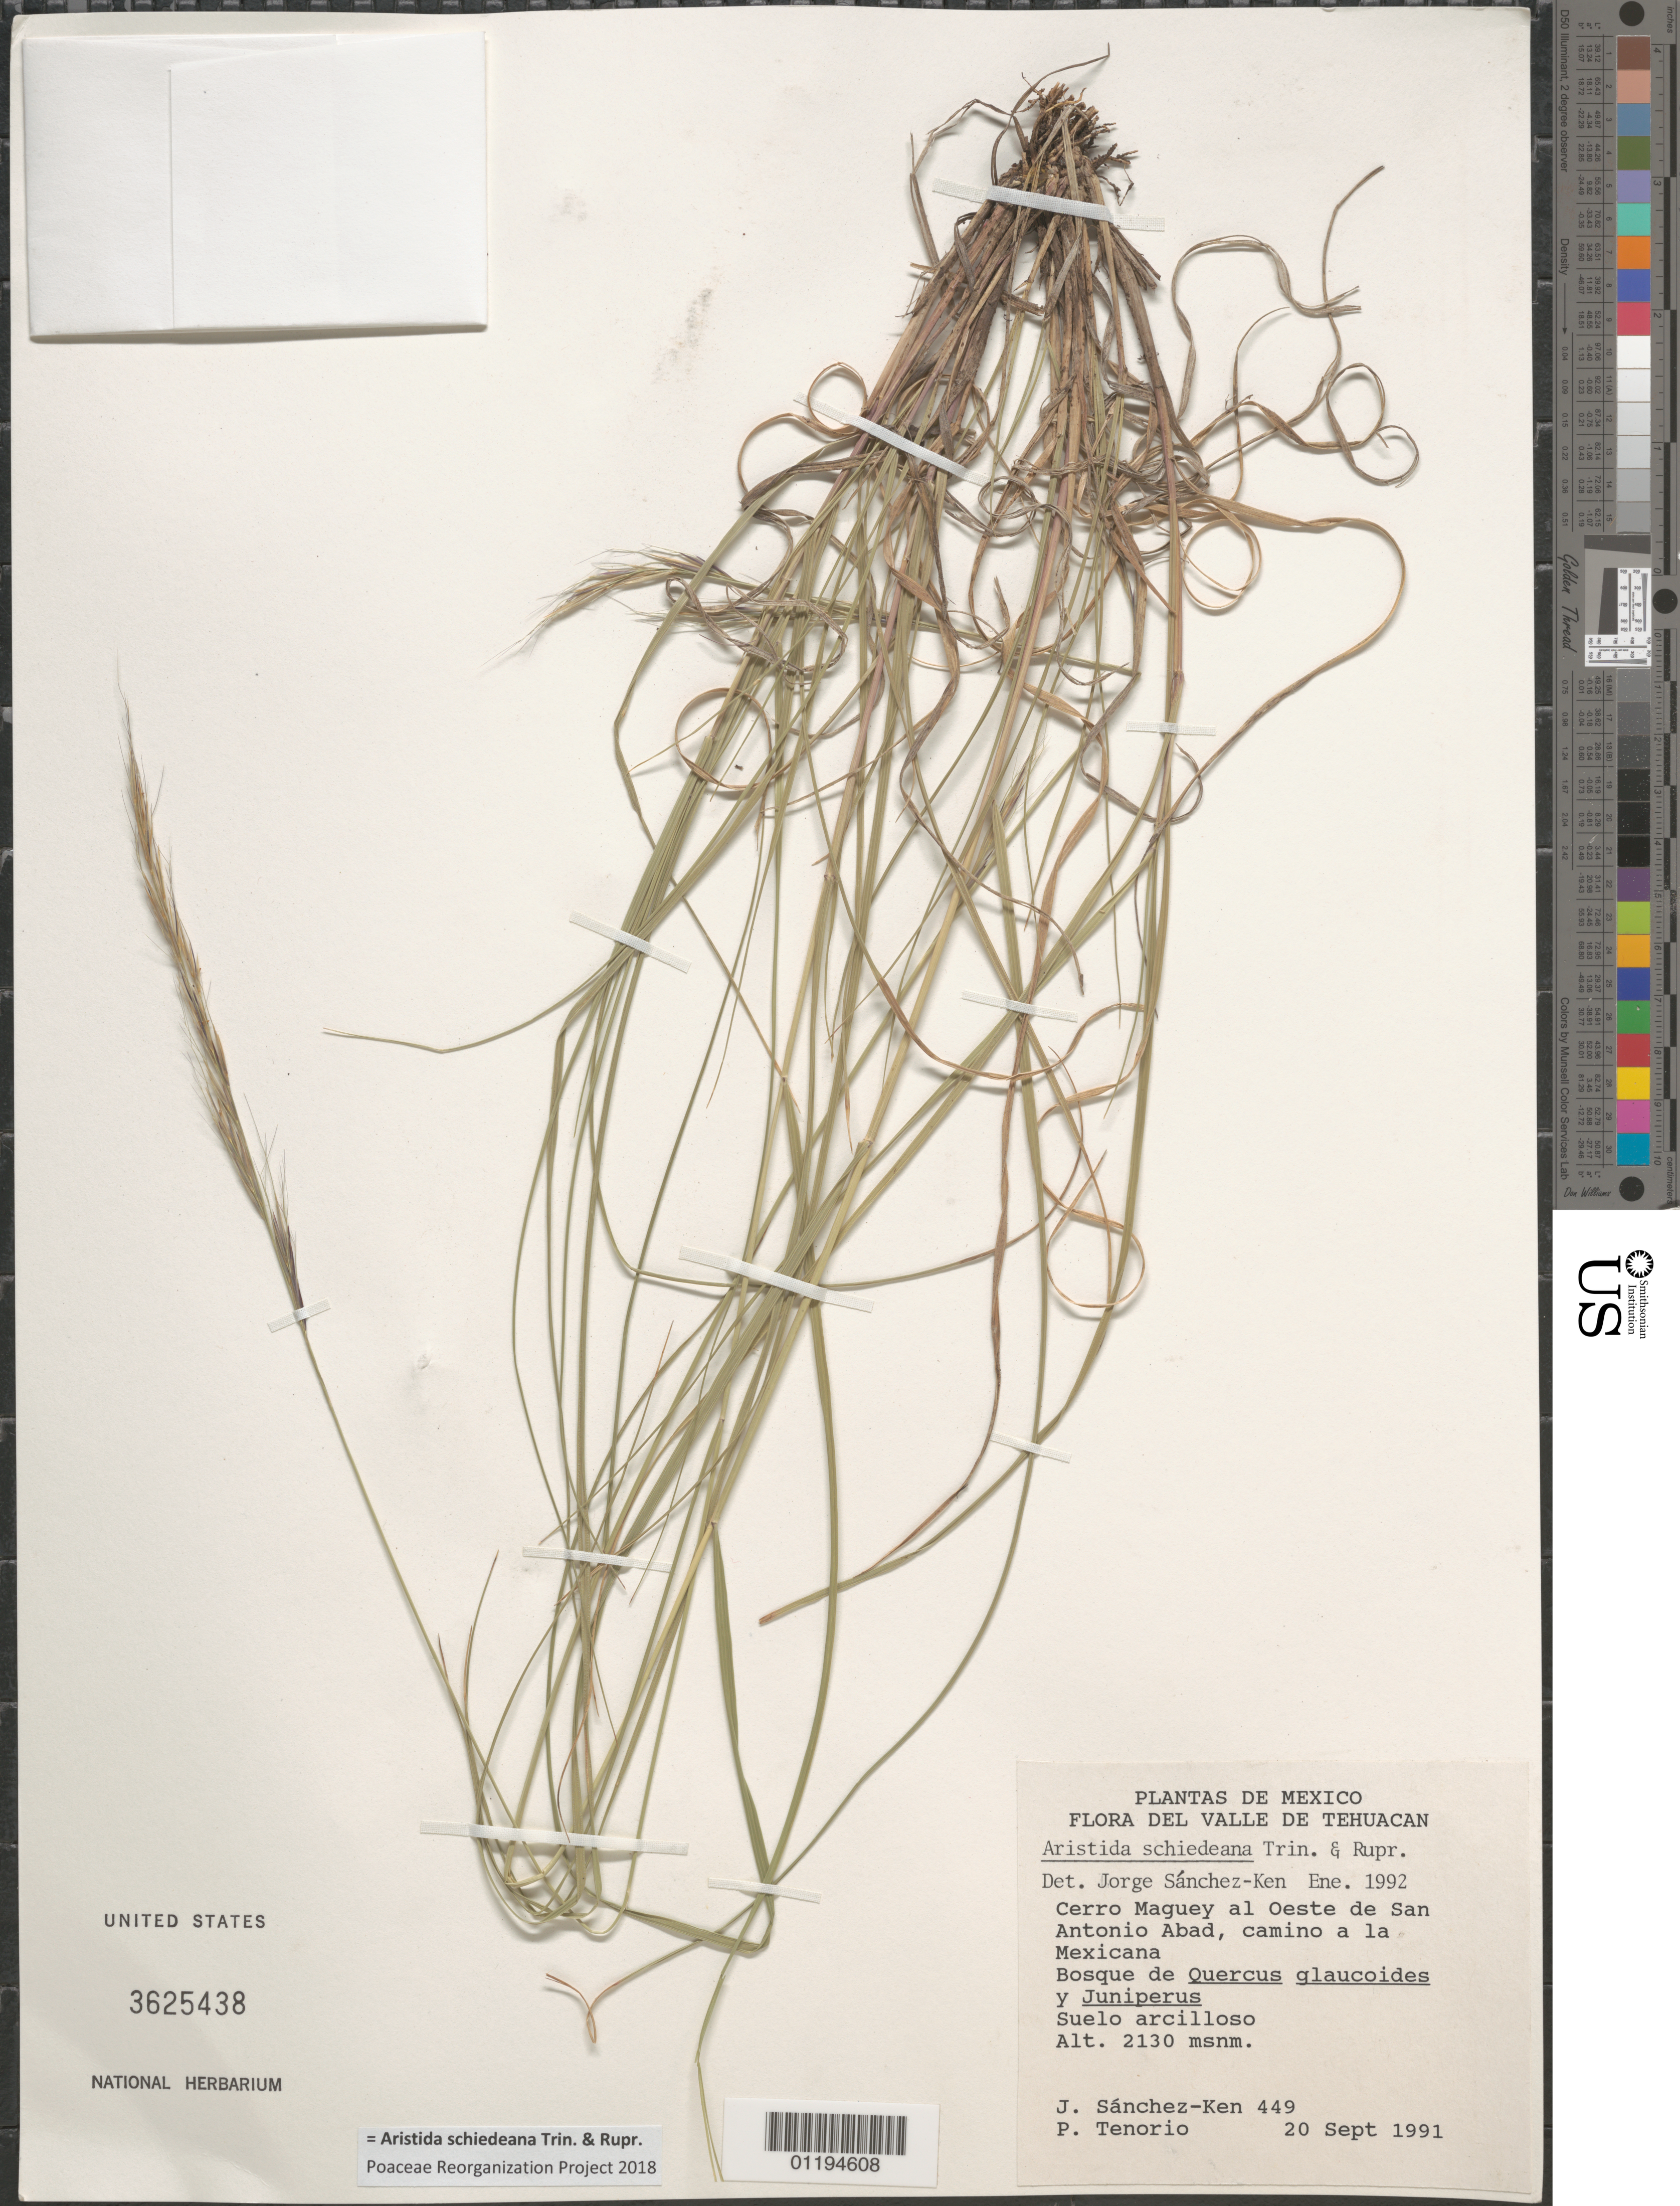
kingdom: Plantae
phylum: Tracheophyta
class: Liliopsida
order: Poales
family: Poaceae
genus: Aristida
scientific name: Aristida schiedeana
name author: Trin. & Rupr.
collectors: J. G. Sánchez-Ken & Tenorio, P.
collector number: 449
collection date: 1991-09-20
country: Mexico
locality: W of San Antonio Abad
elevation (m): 2130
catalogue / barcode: US 3625438